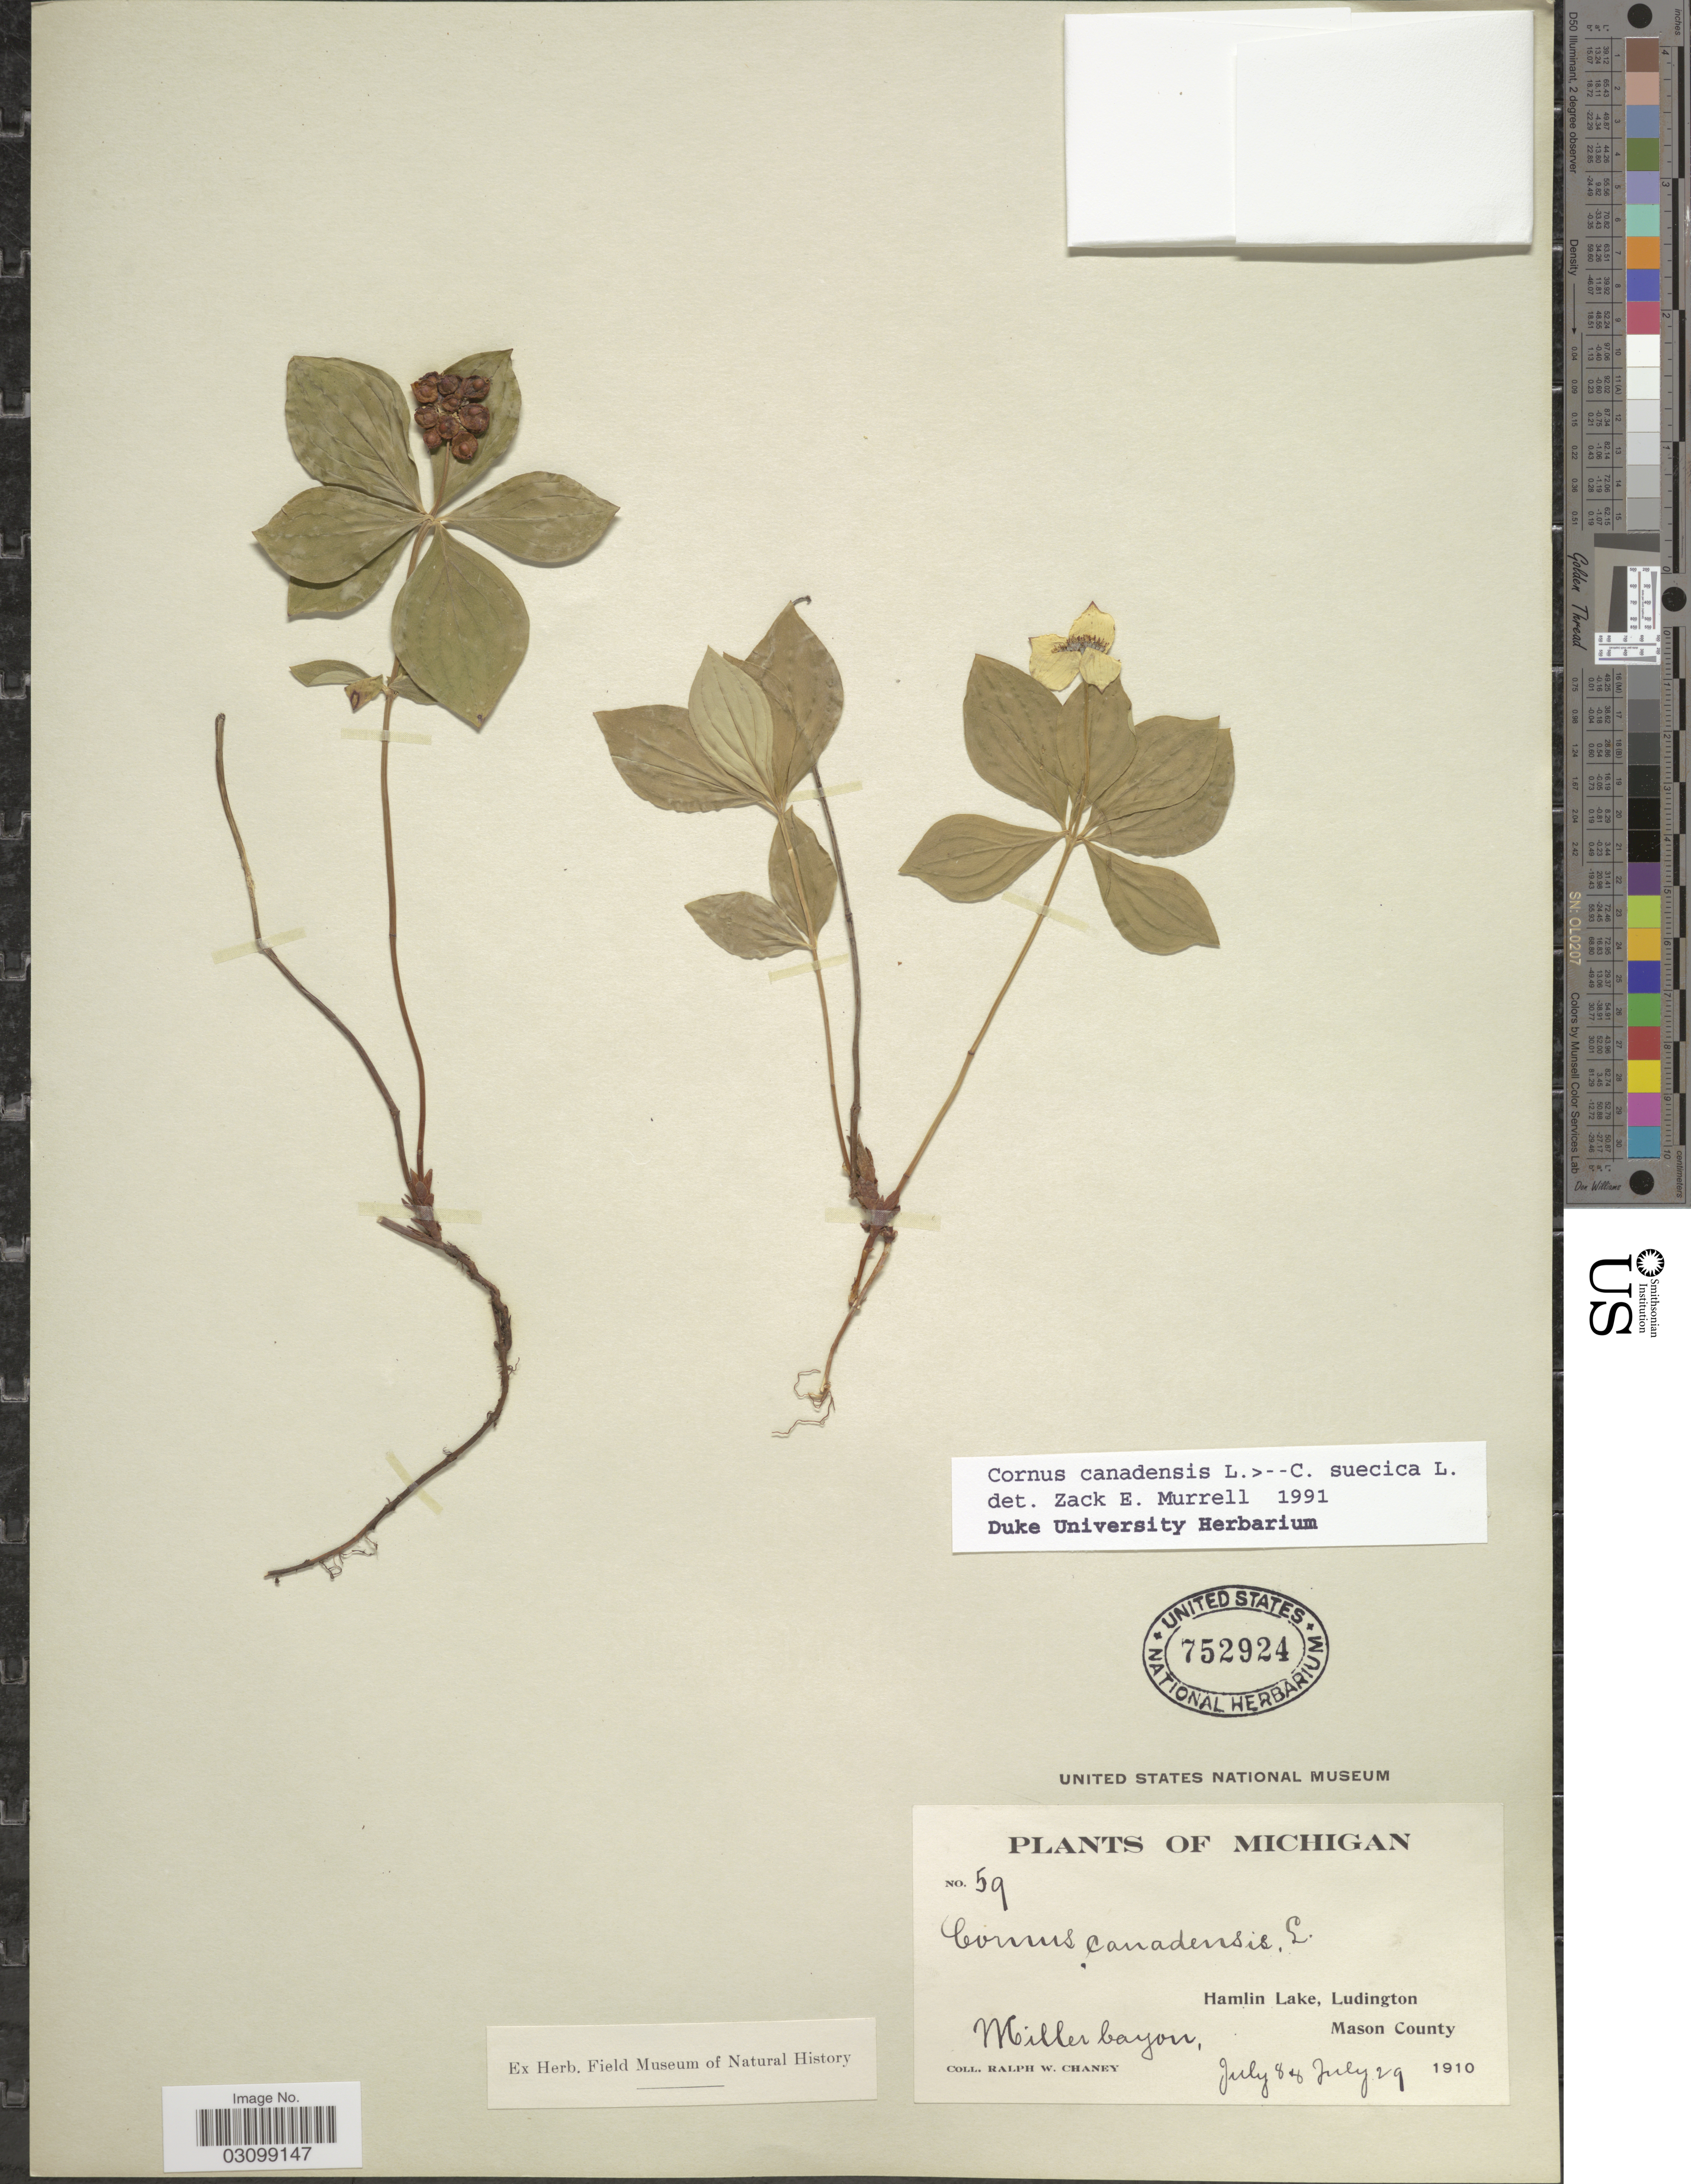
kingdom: Plantae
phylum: Tracheophyta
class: Magnoliopsida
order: Cornales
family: Cornaceae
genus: Cornus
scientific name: Cornus sp.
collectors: R. Chaney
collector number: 59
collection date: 1910-07-08/1910-07-29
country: United States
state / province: Michigan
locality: Hamlin Lake, Ludington. Mason County. Miller bayon.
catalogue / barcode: US 752924